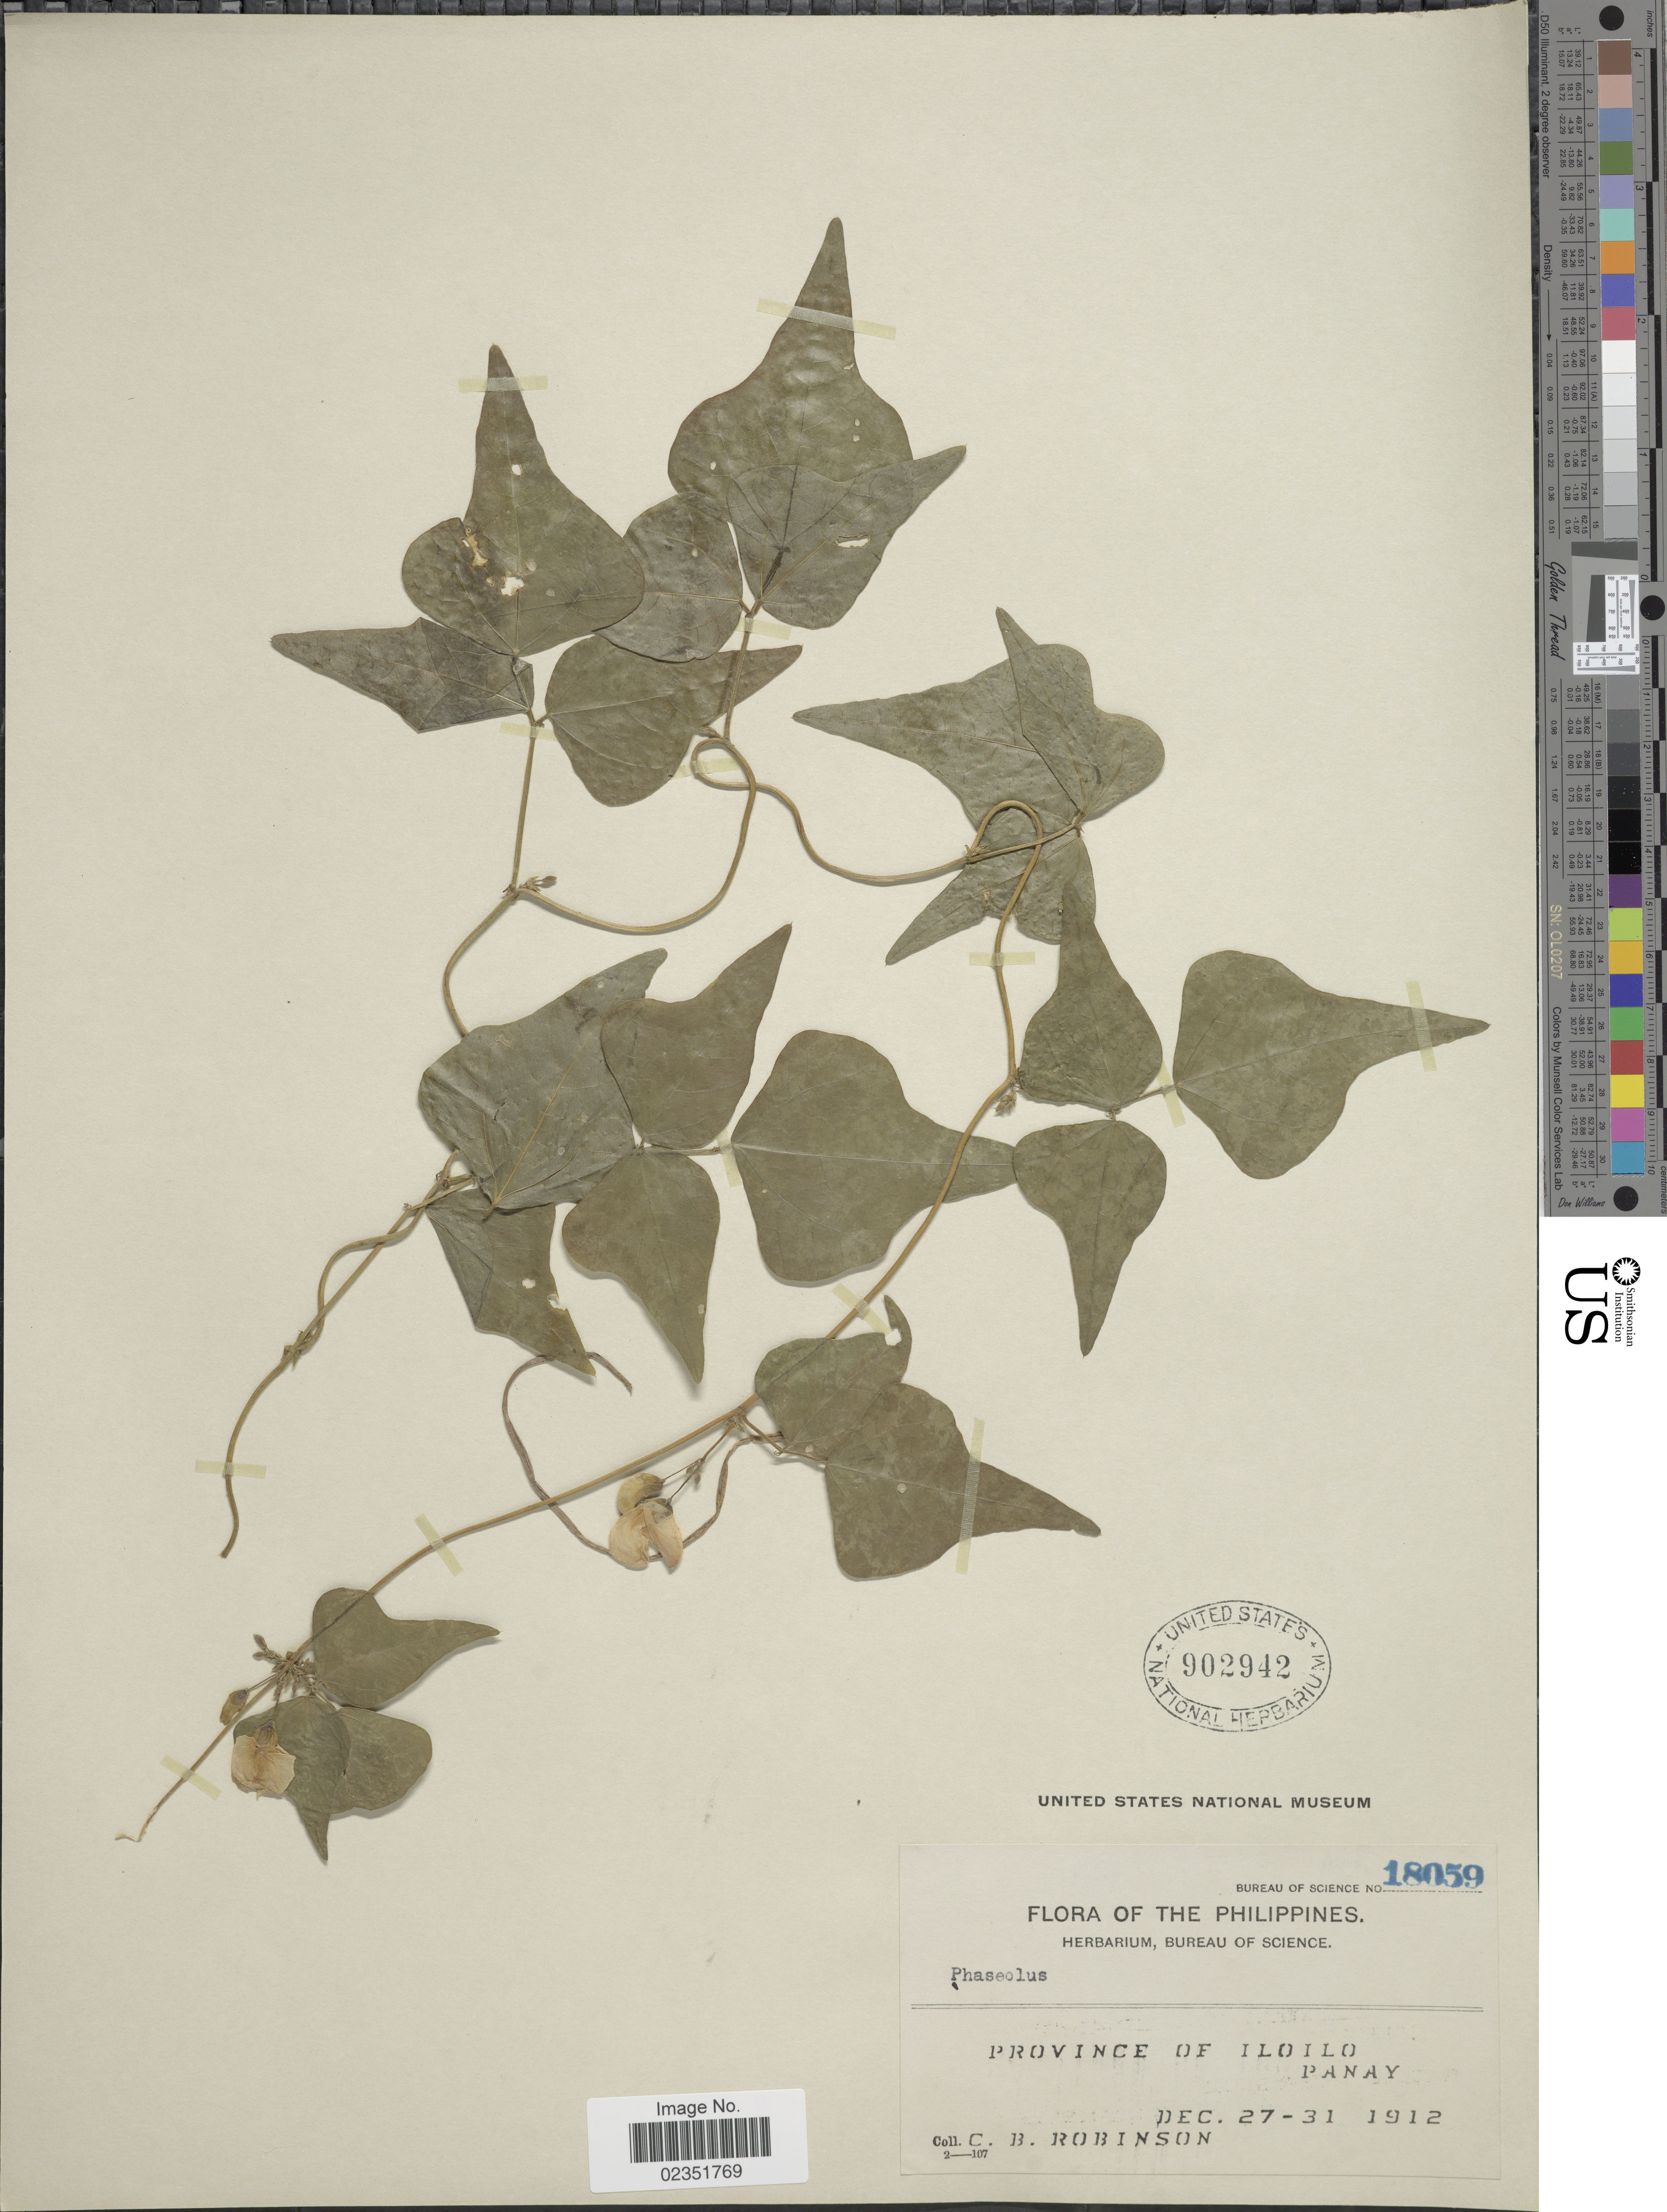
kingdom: Plantae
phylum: Tracheophyta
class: Magnoliopsida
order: Fabales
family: Fabaceae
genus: Phaseolus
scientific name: Phaseolus sp.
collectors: C. Robinson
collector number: Bureau of Science 18059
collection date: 1912-12-27/1912-12-31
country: Philippines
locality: Province of Iloilo, Panay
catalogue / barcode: US 902942